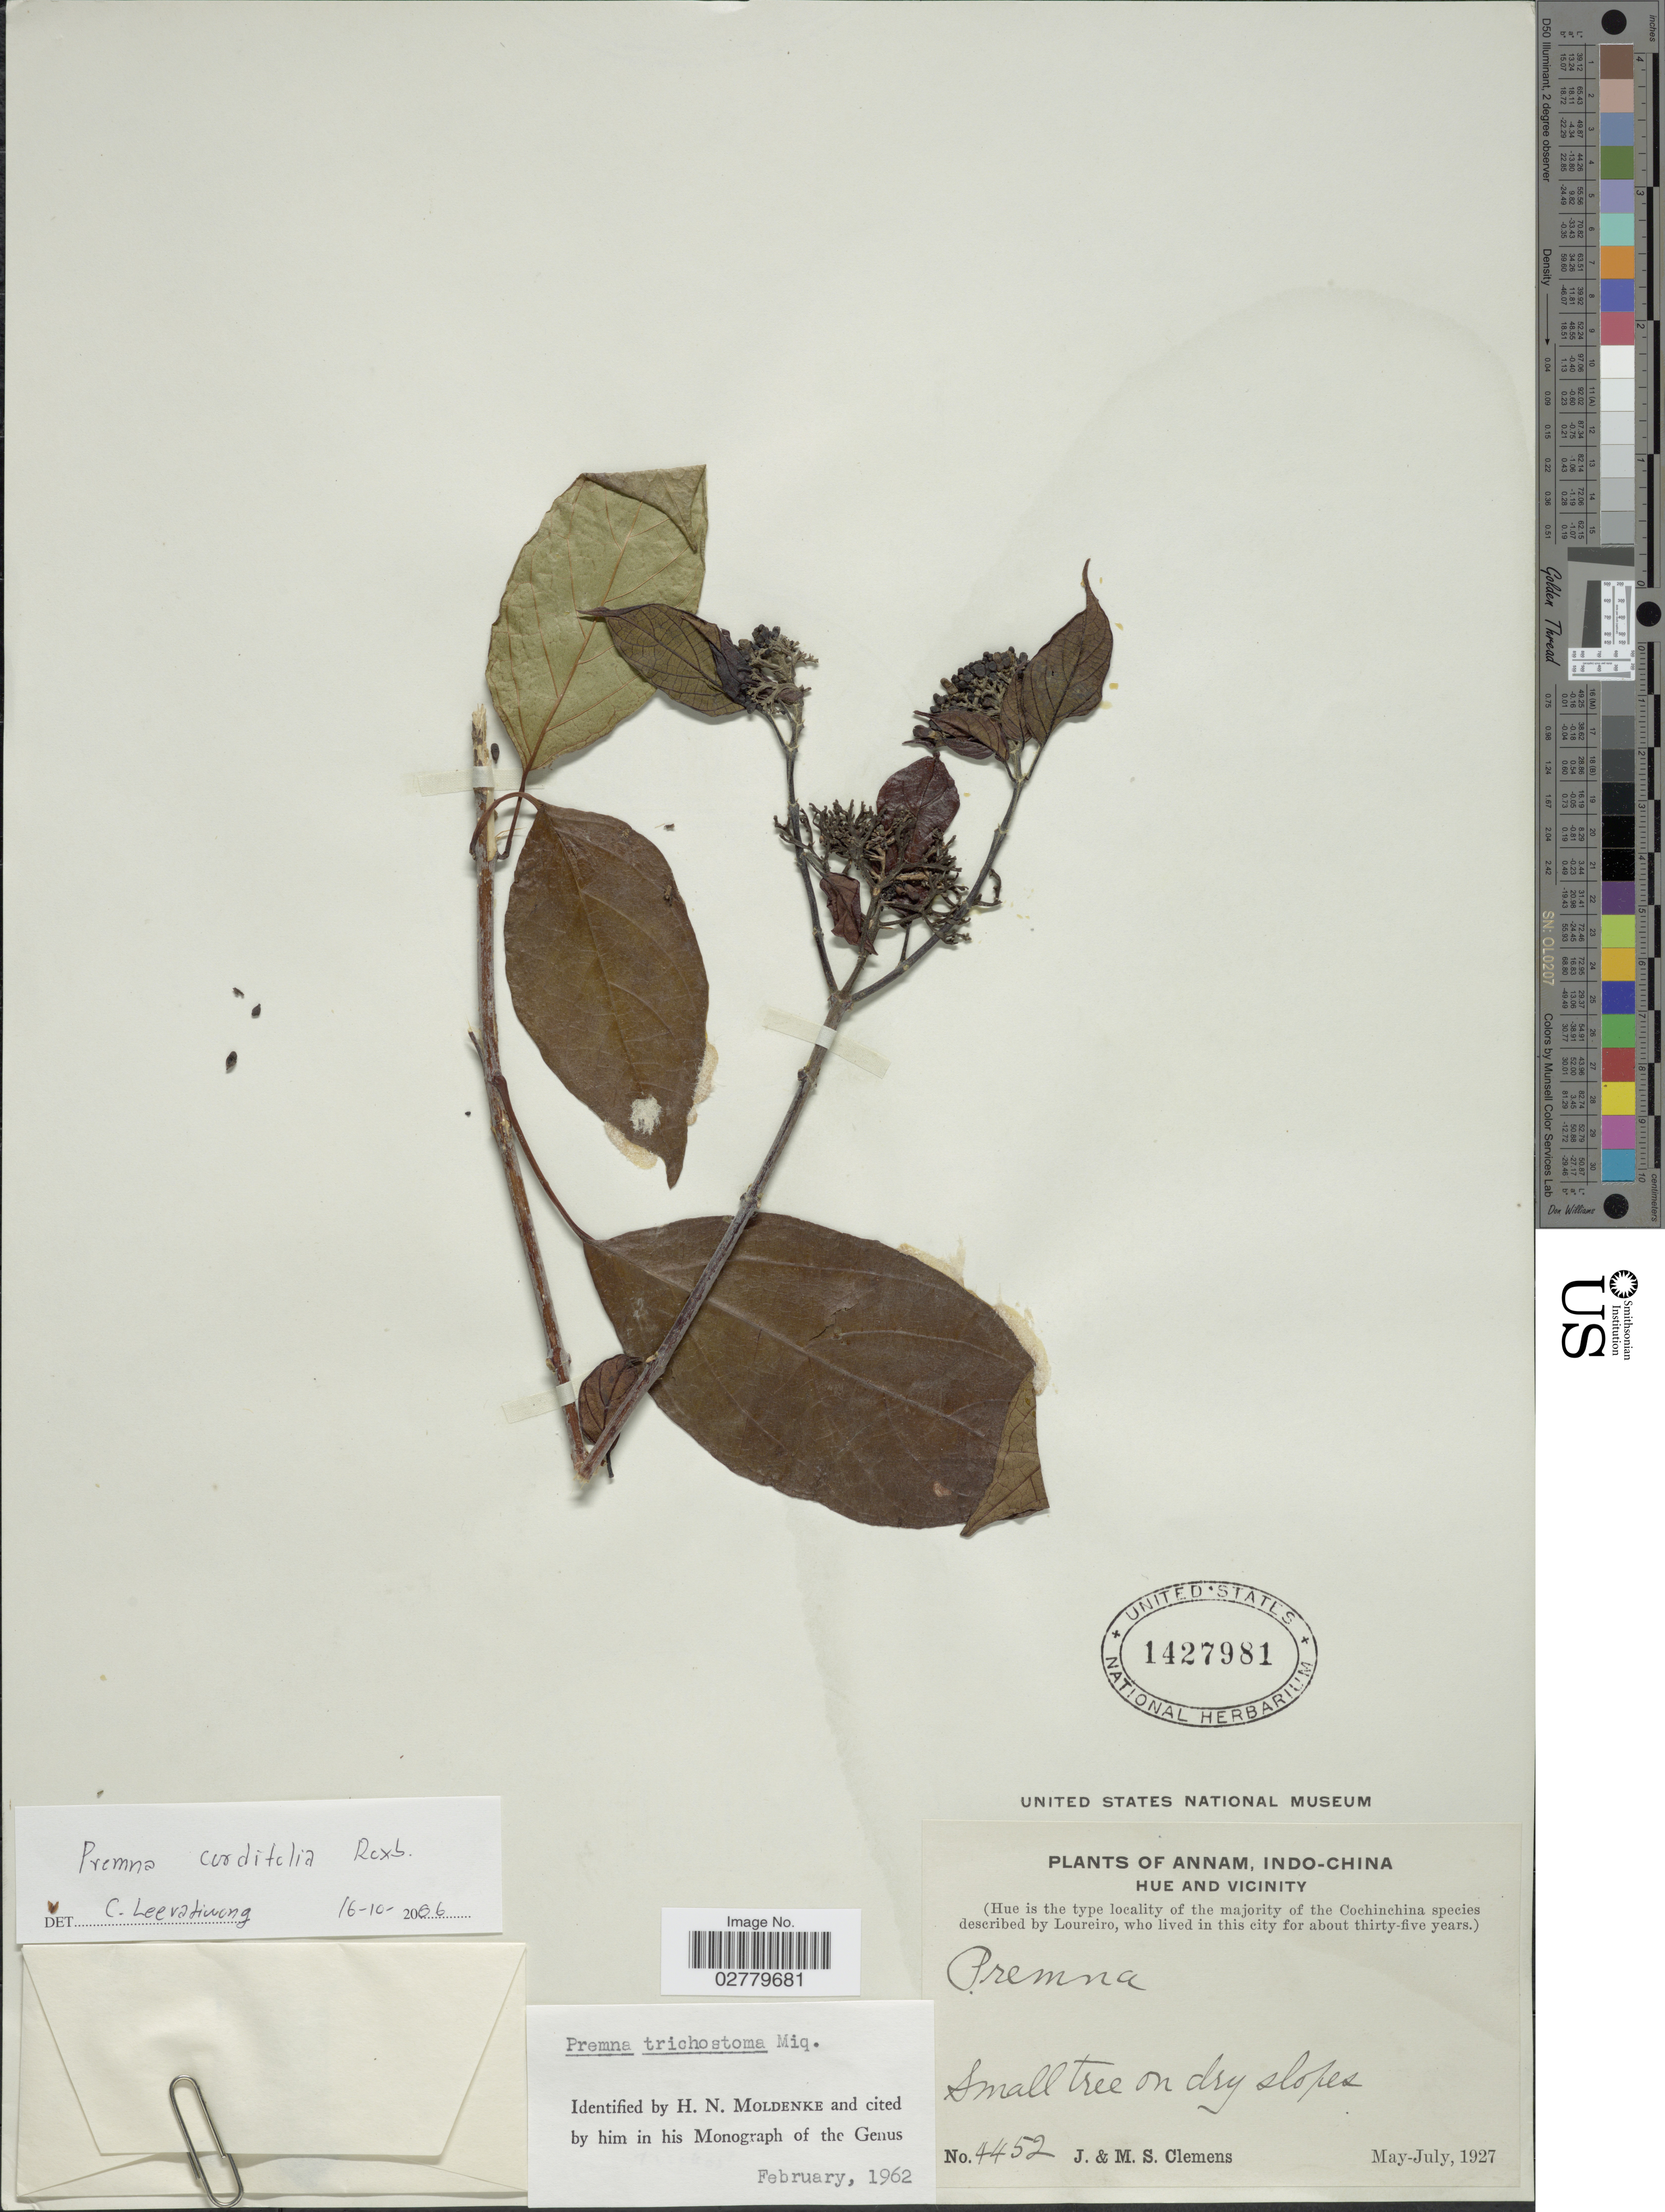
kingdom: Plantae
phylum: Tracheophyta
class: Magnoliopsida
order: Lamiales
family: Lamiaceae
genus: Premna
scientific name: Premna cordifolia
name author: Roxb.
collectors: J. Clemens & M. S. Clemens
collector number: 4452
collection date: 1927-05/1927-07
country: Vietnam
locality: Annam, Indo-China Hue and vicinity.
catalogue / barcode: US 1427981